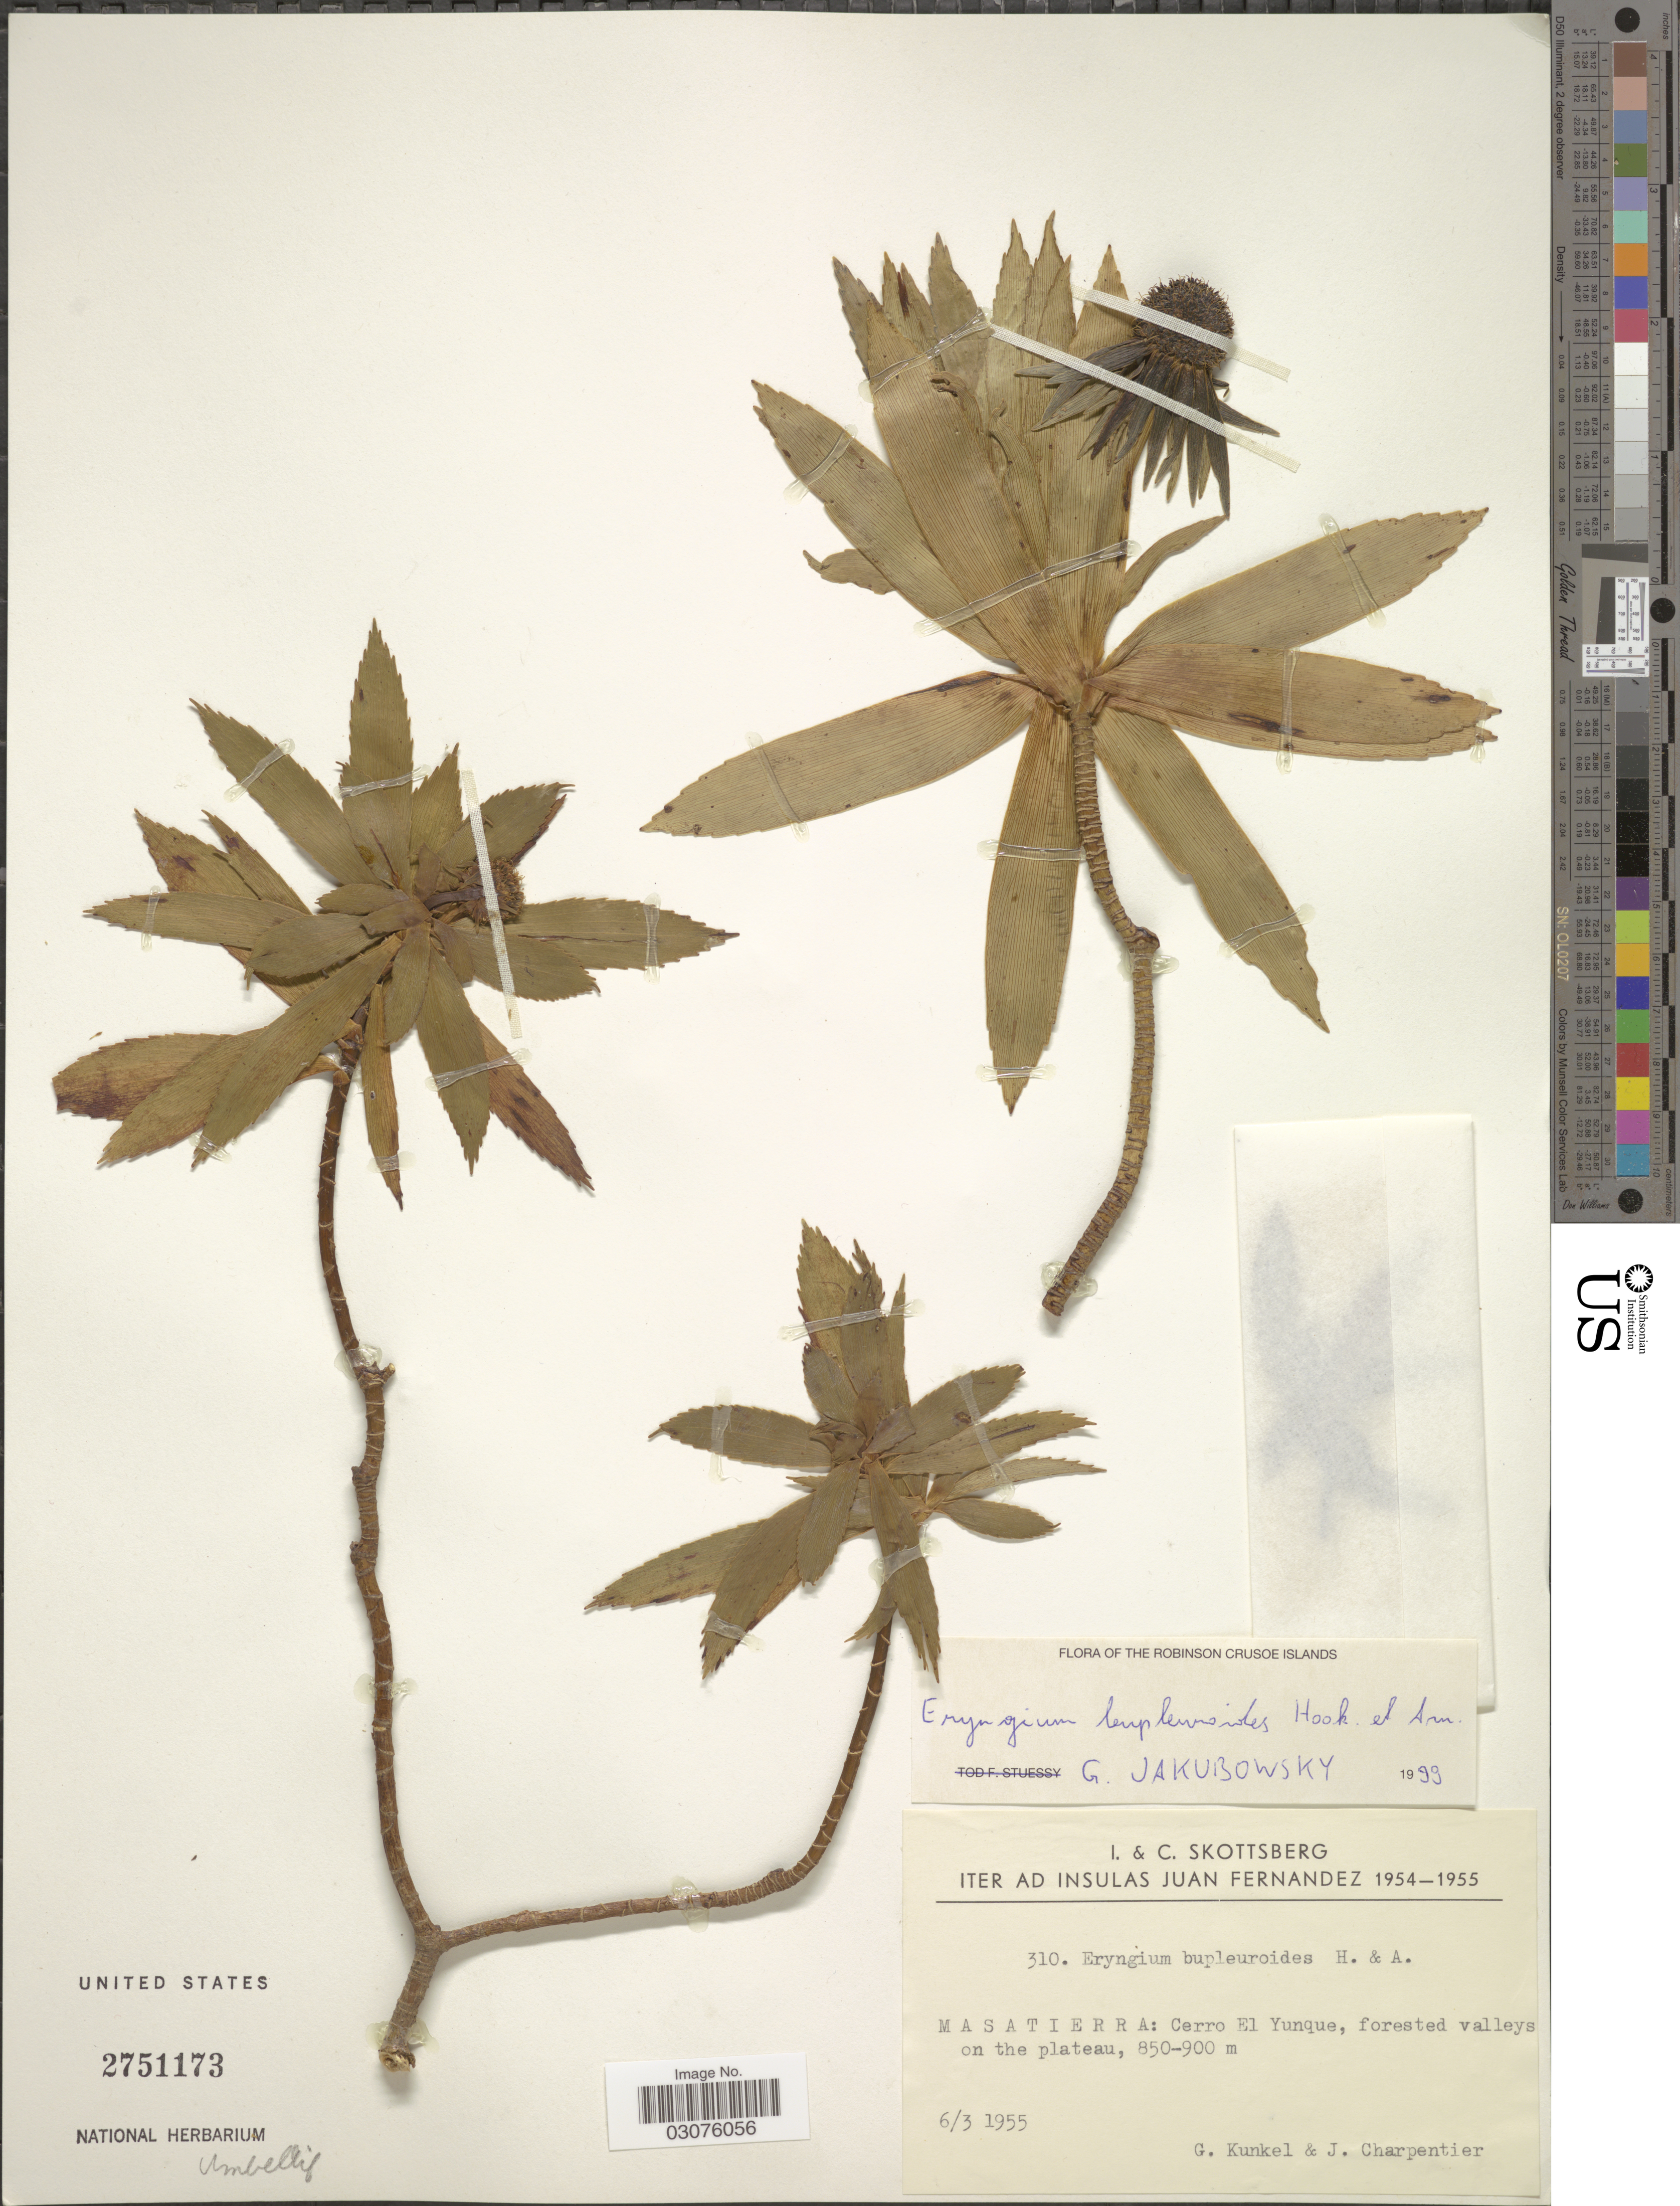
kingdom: Plantae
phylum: Tracheophyta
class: Magnoliopsida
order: Apiales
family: Apiaceae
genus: Eryngium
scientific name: Eryngium bupleuroides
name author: Hook. & Arn.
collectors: G. Kunkel & J. Charpentier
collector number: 310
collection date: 1955-03-06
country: Chile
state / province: Valparaíso (V)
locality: Iter ad Insulas Juan Fernandez. Masatierra: Cerro El Yunque, forested valleys on the plateau.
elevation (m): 850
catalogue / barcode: US 2751173